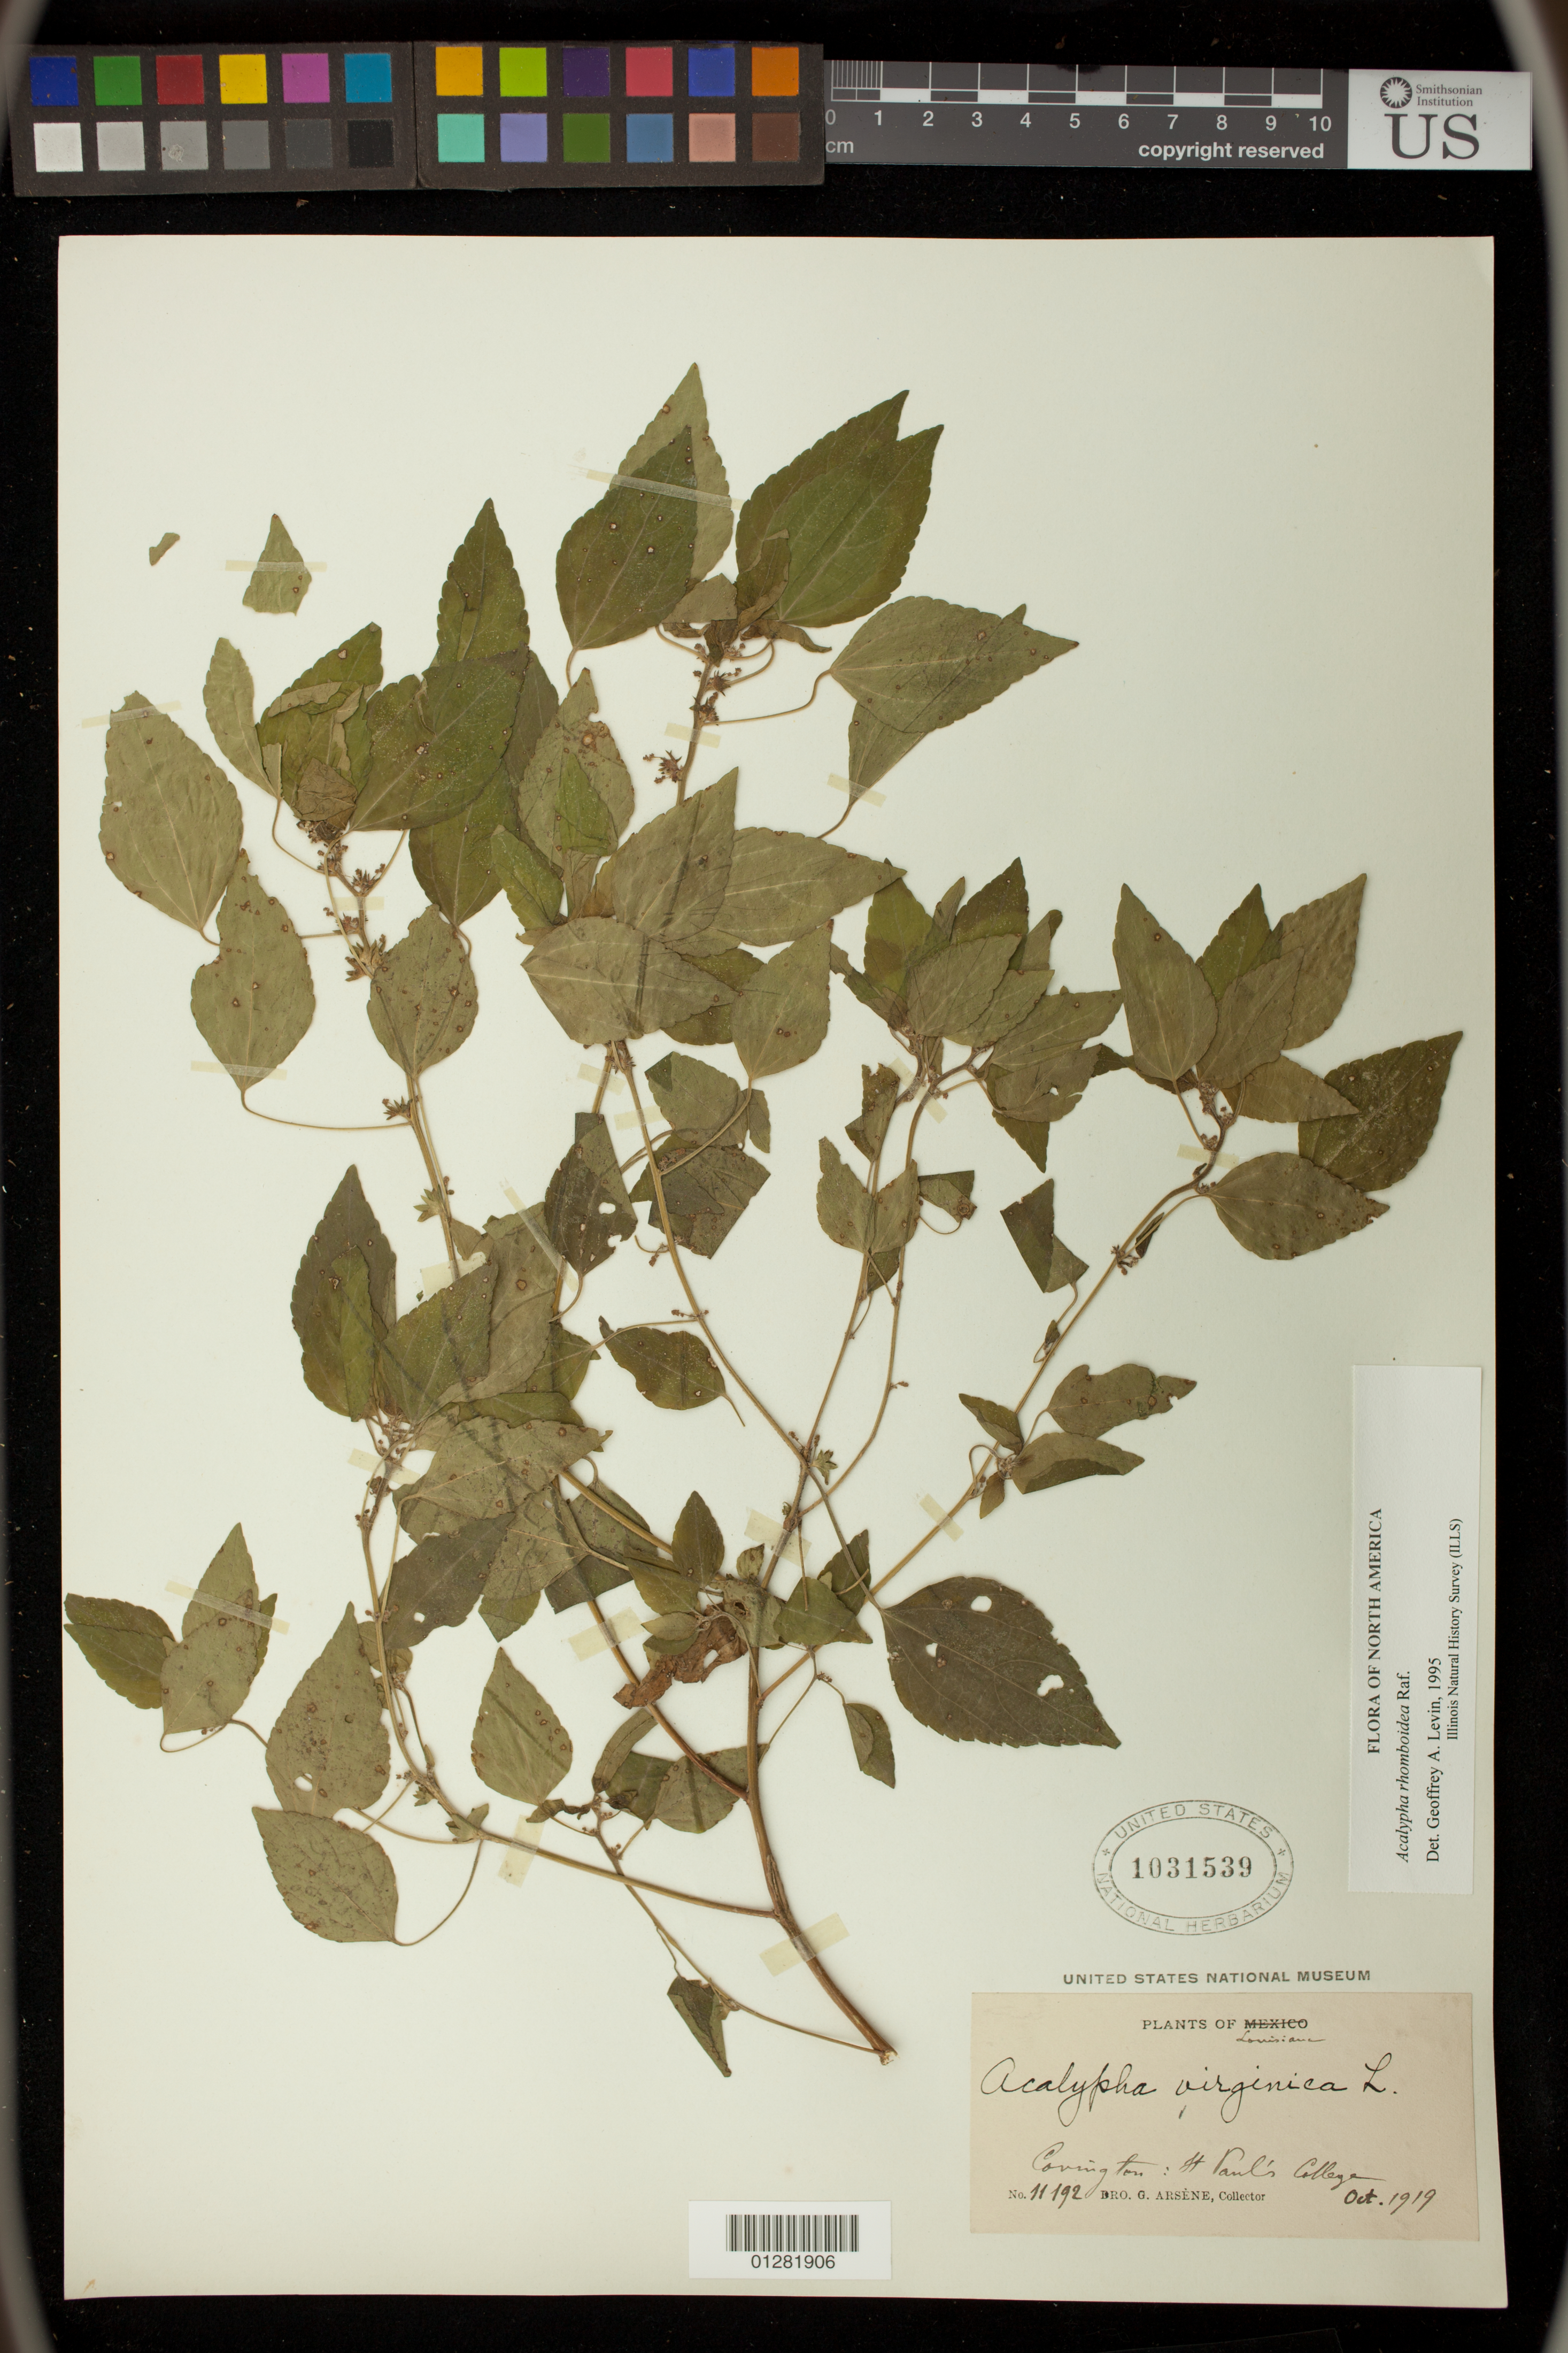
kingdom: Plantae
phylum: Tracheophyta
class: Magnoliopsida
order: Malpighiales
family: Euphorbiaceae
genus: Acalypha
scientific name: Acalypha rhomboidea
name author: Raf.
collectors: Bro. G. Arsène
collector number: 11192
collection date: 1919-10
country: United States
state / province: Louisiana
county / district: Saint Tammany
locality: Covington: St. Paul's College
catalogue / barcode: US 1031539